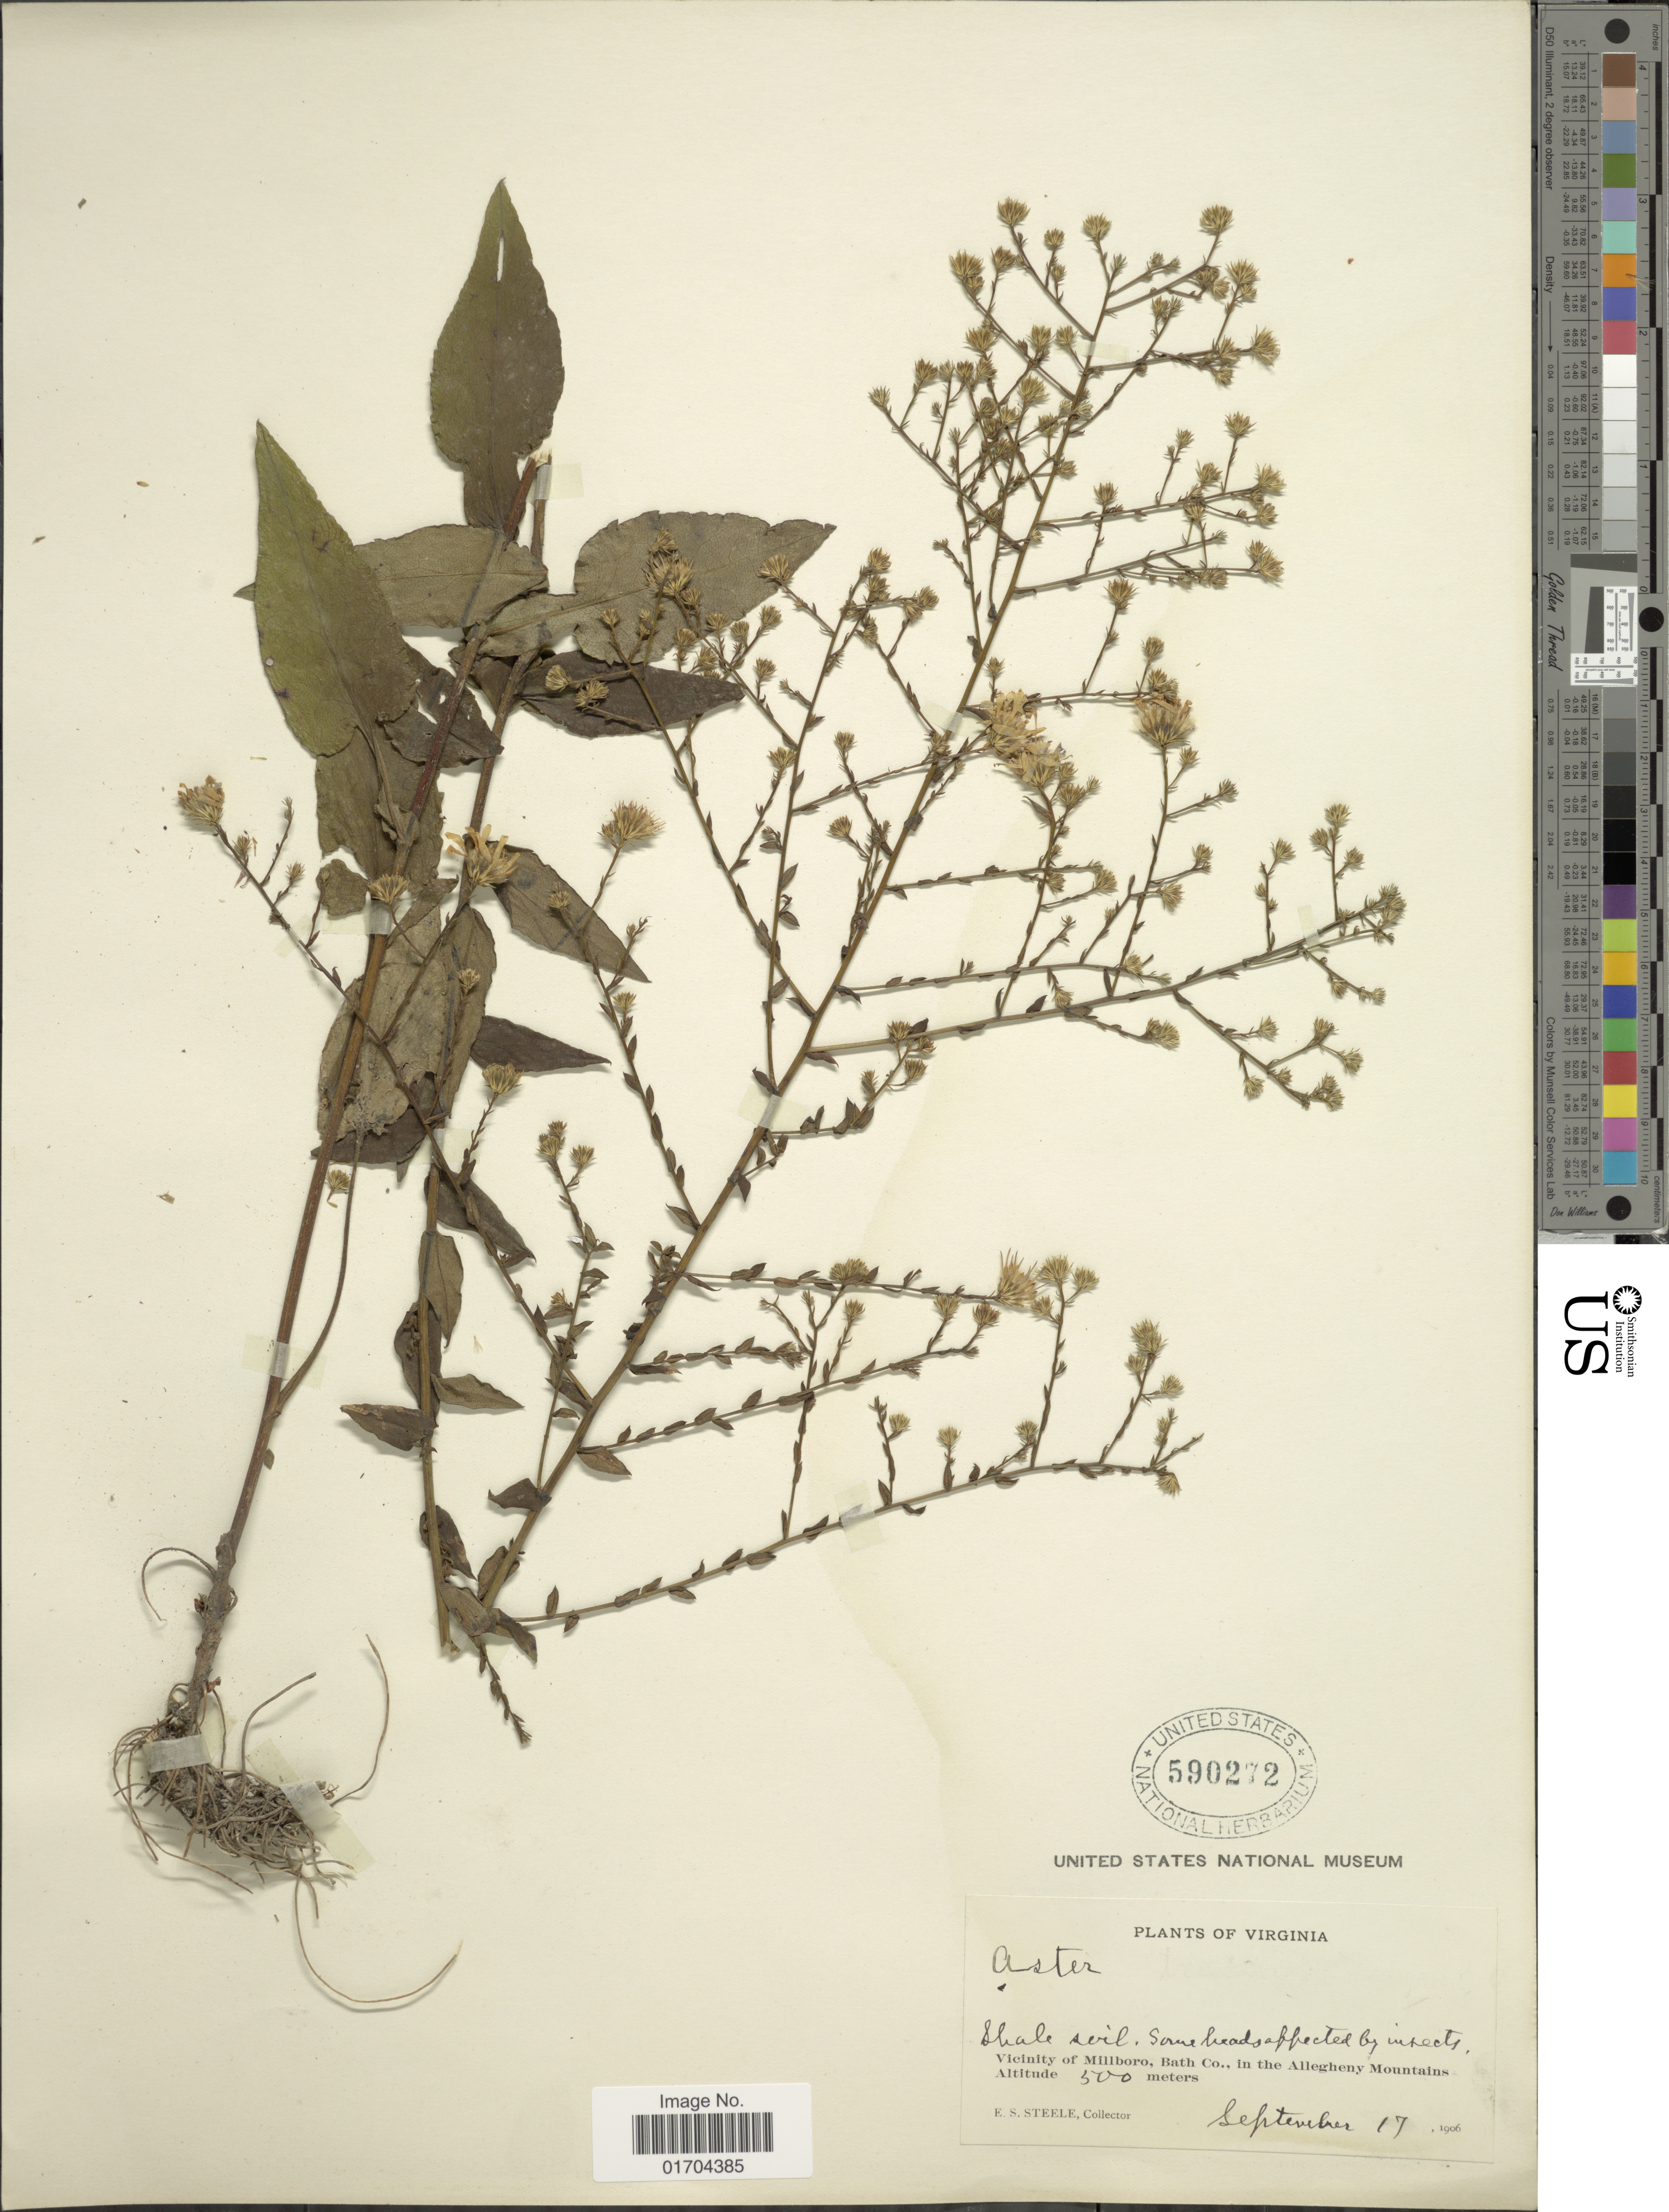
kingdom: Plantae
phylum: Tracheophyta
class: Magnoliopsida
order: Asterales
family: Asteraceae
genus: Symphyotrichum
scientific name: Symphyotrichum sp.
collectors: E. Steele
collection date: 1906-09-17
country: United States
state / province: Virginia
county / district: Bath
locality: Vicinity of Millboro, Bath Co., in the Allegheny Mountains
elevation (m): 500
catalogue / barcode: US 590272